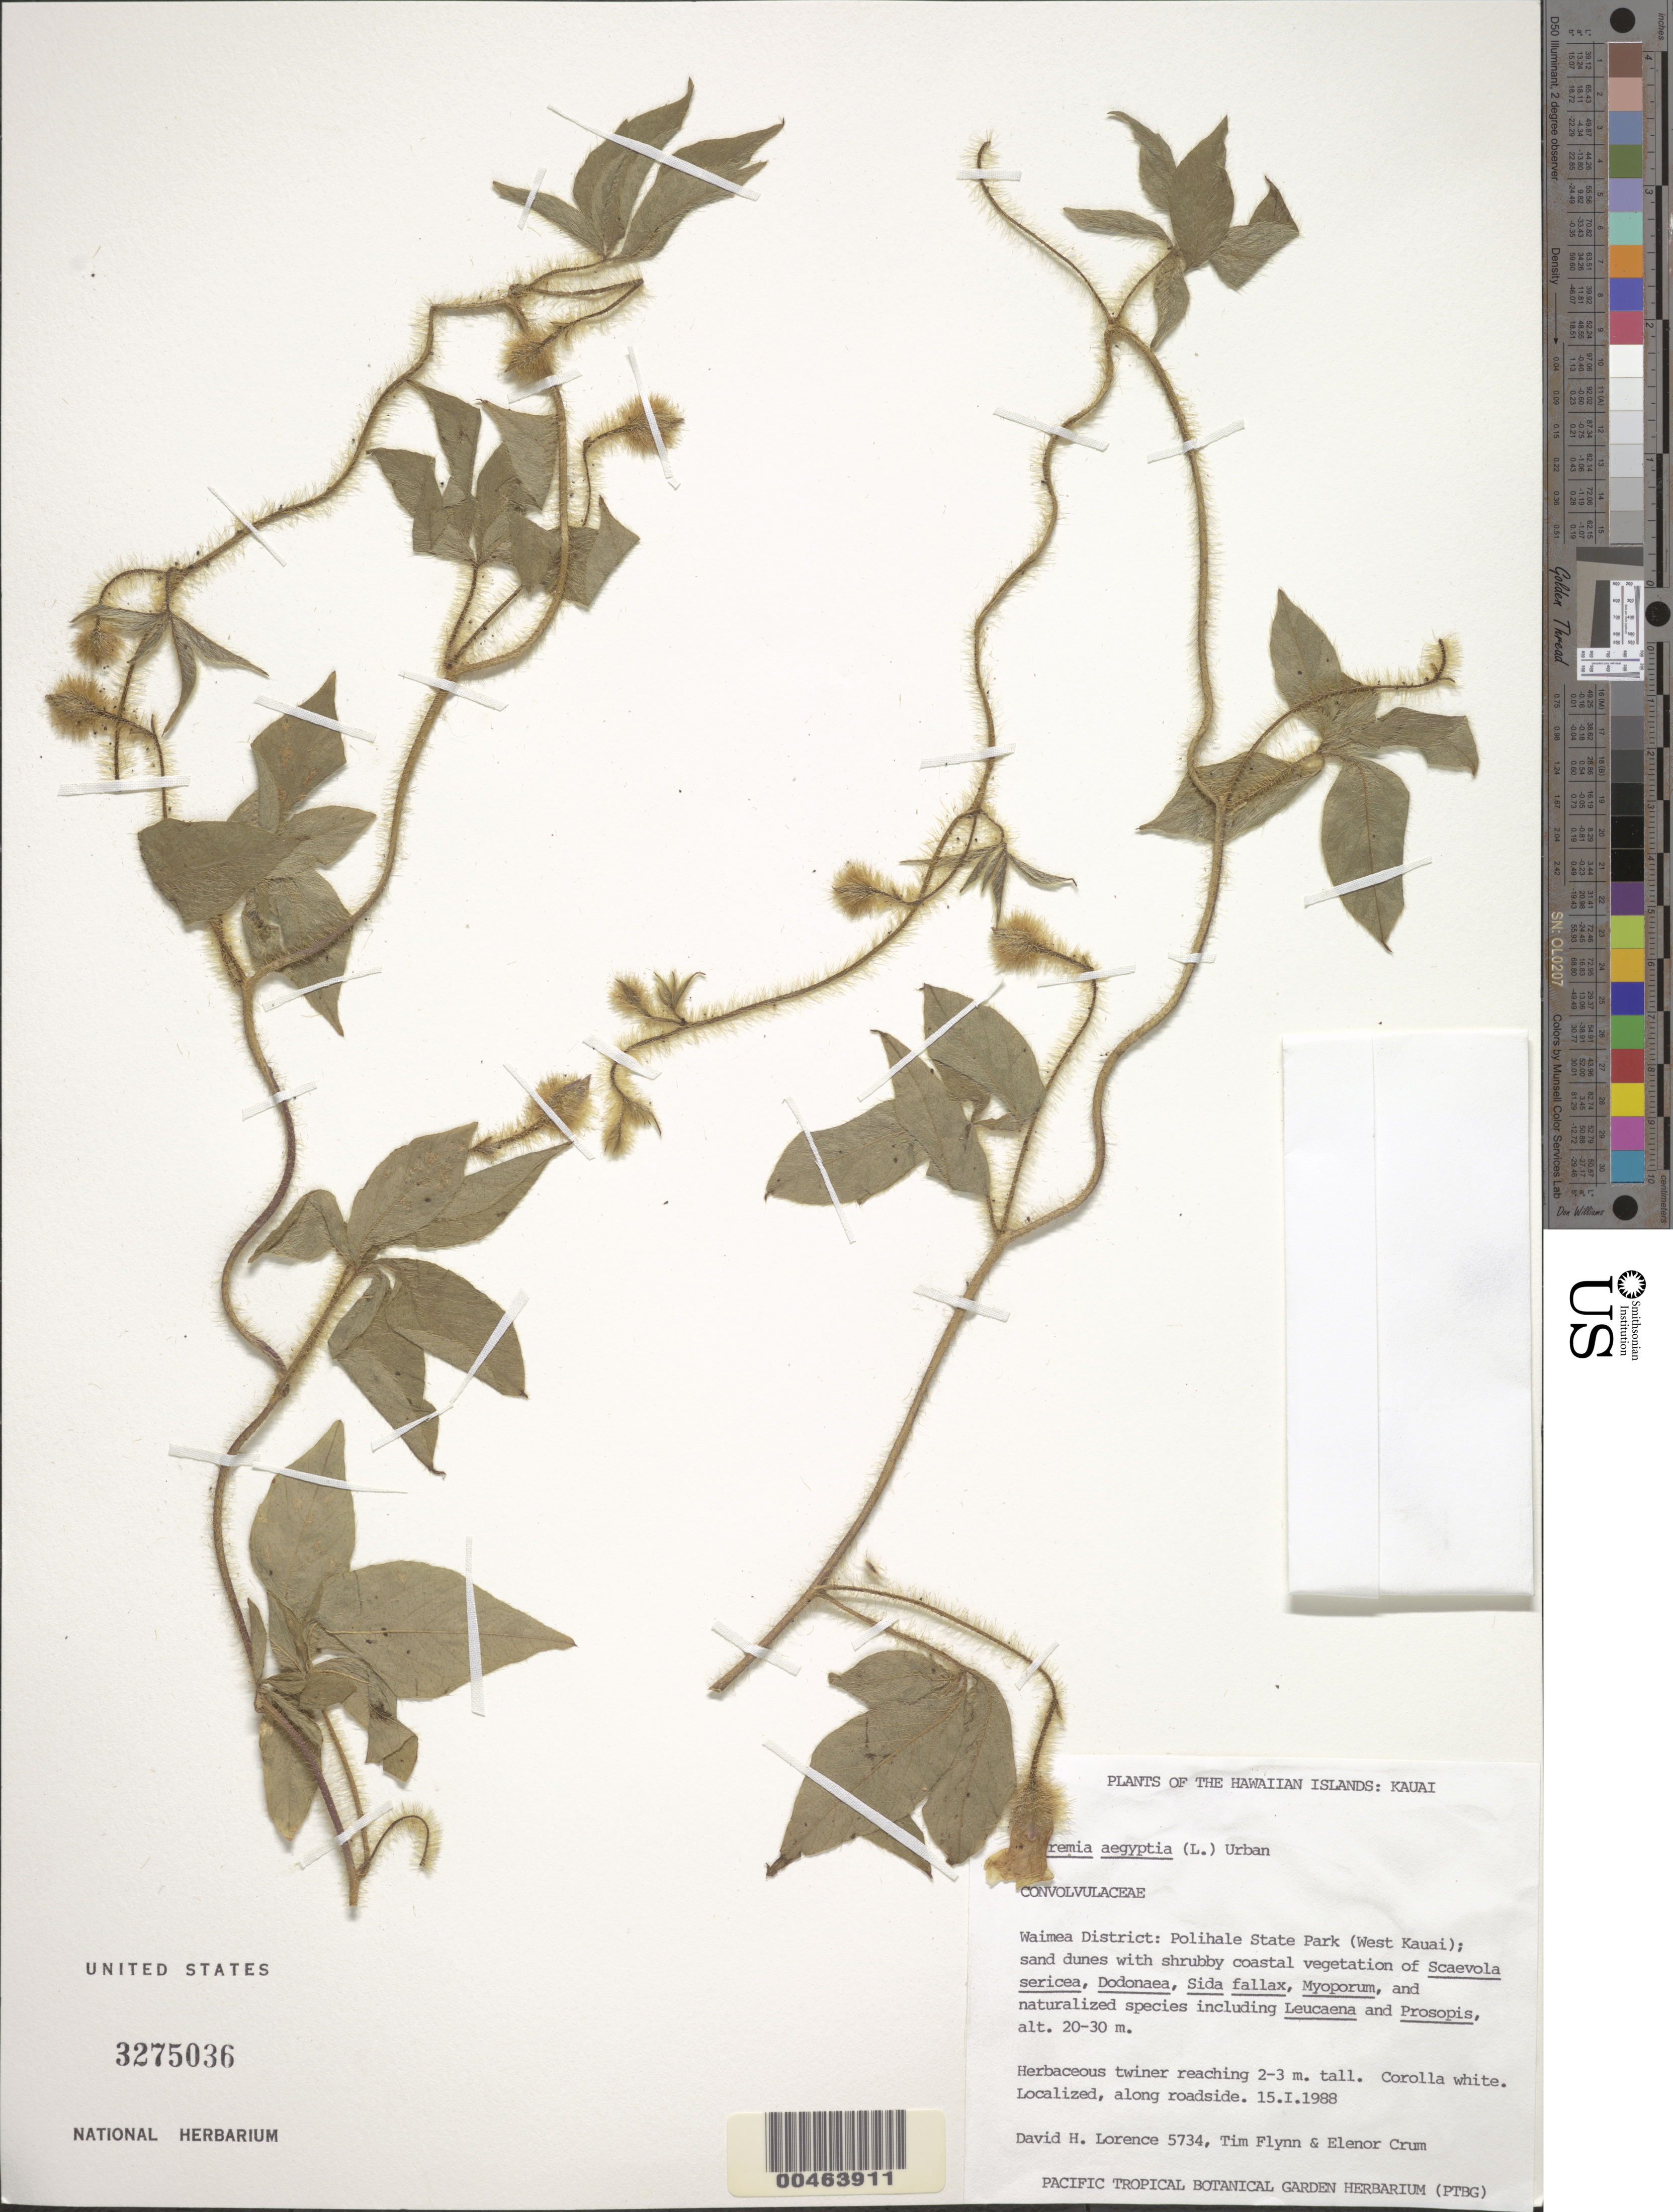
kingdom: Plantae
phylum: Tracheophyta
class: Magnoliopsida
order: Solanales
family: Convolvulaceae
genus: Distimake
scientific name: Distimake aegyptius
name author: (L.) A. R. Simões & Staples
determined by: Wagner, W. L., (BOT), Smithsonian Institution - National Museum of Natural History (UNITED STATES)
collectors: D. Lorence, T. W. Flynn & E. Crum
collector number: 5734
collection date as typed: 15 Jan 1988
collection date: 1988-01-15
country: United States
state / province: Hawaii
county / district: Kauai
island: Kaua'i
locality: Waimea District: Polihae State Park (West Kauai); along roadside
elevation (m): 20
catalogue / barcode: US 3275036